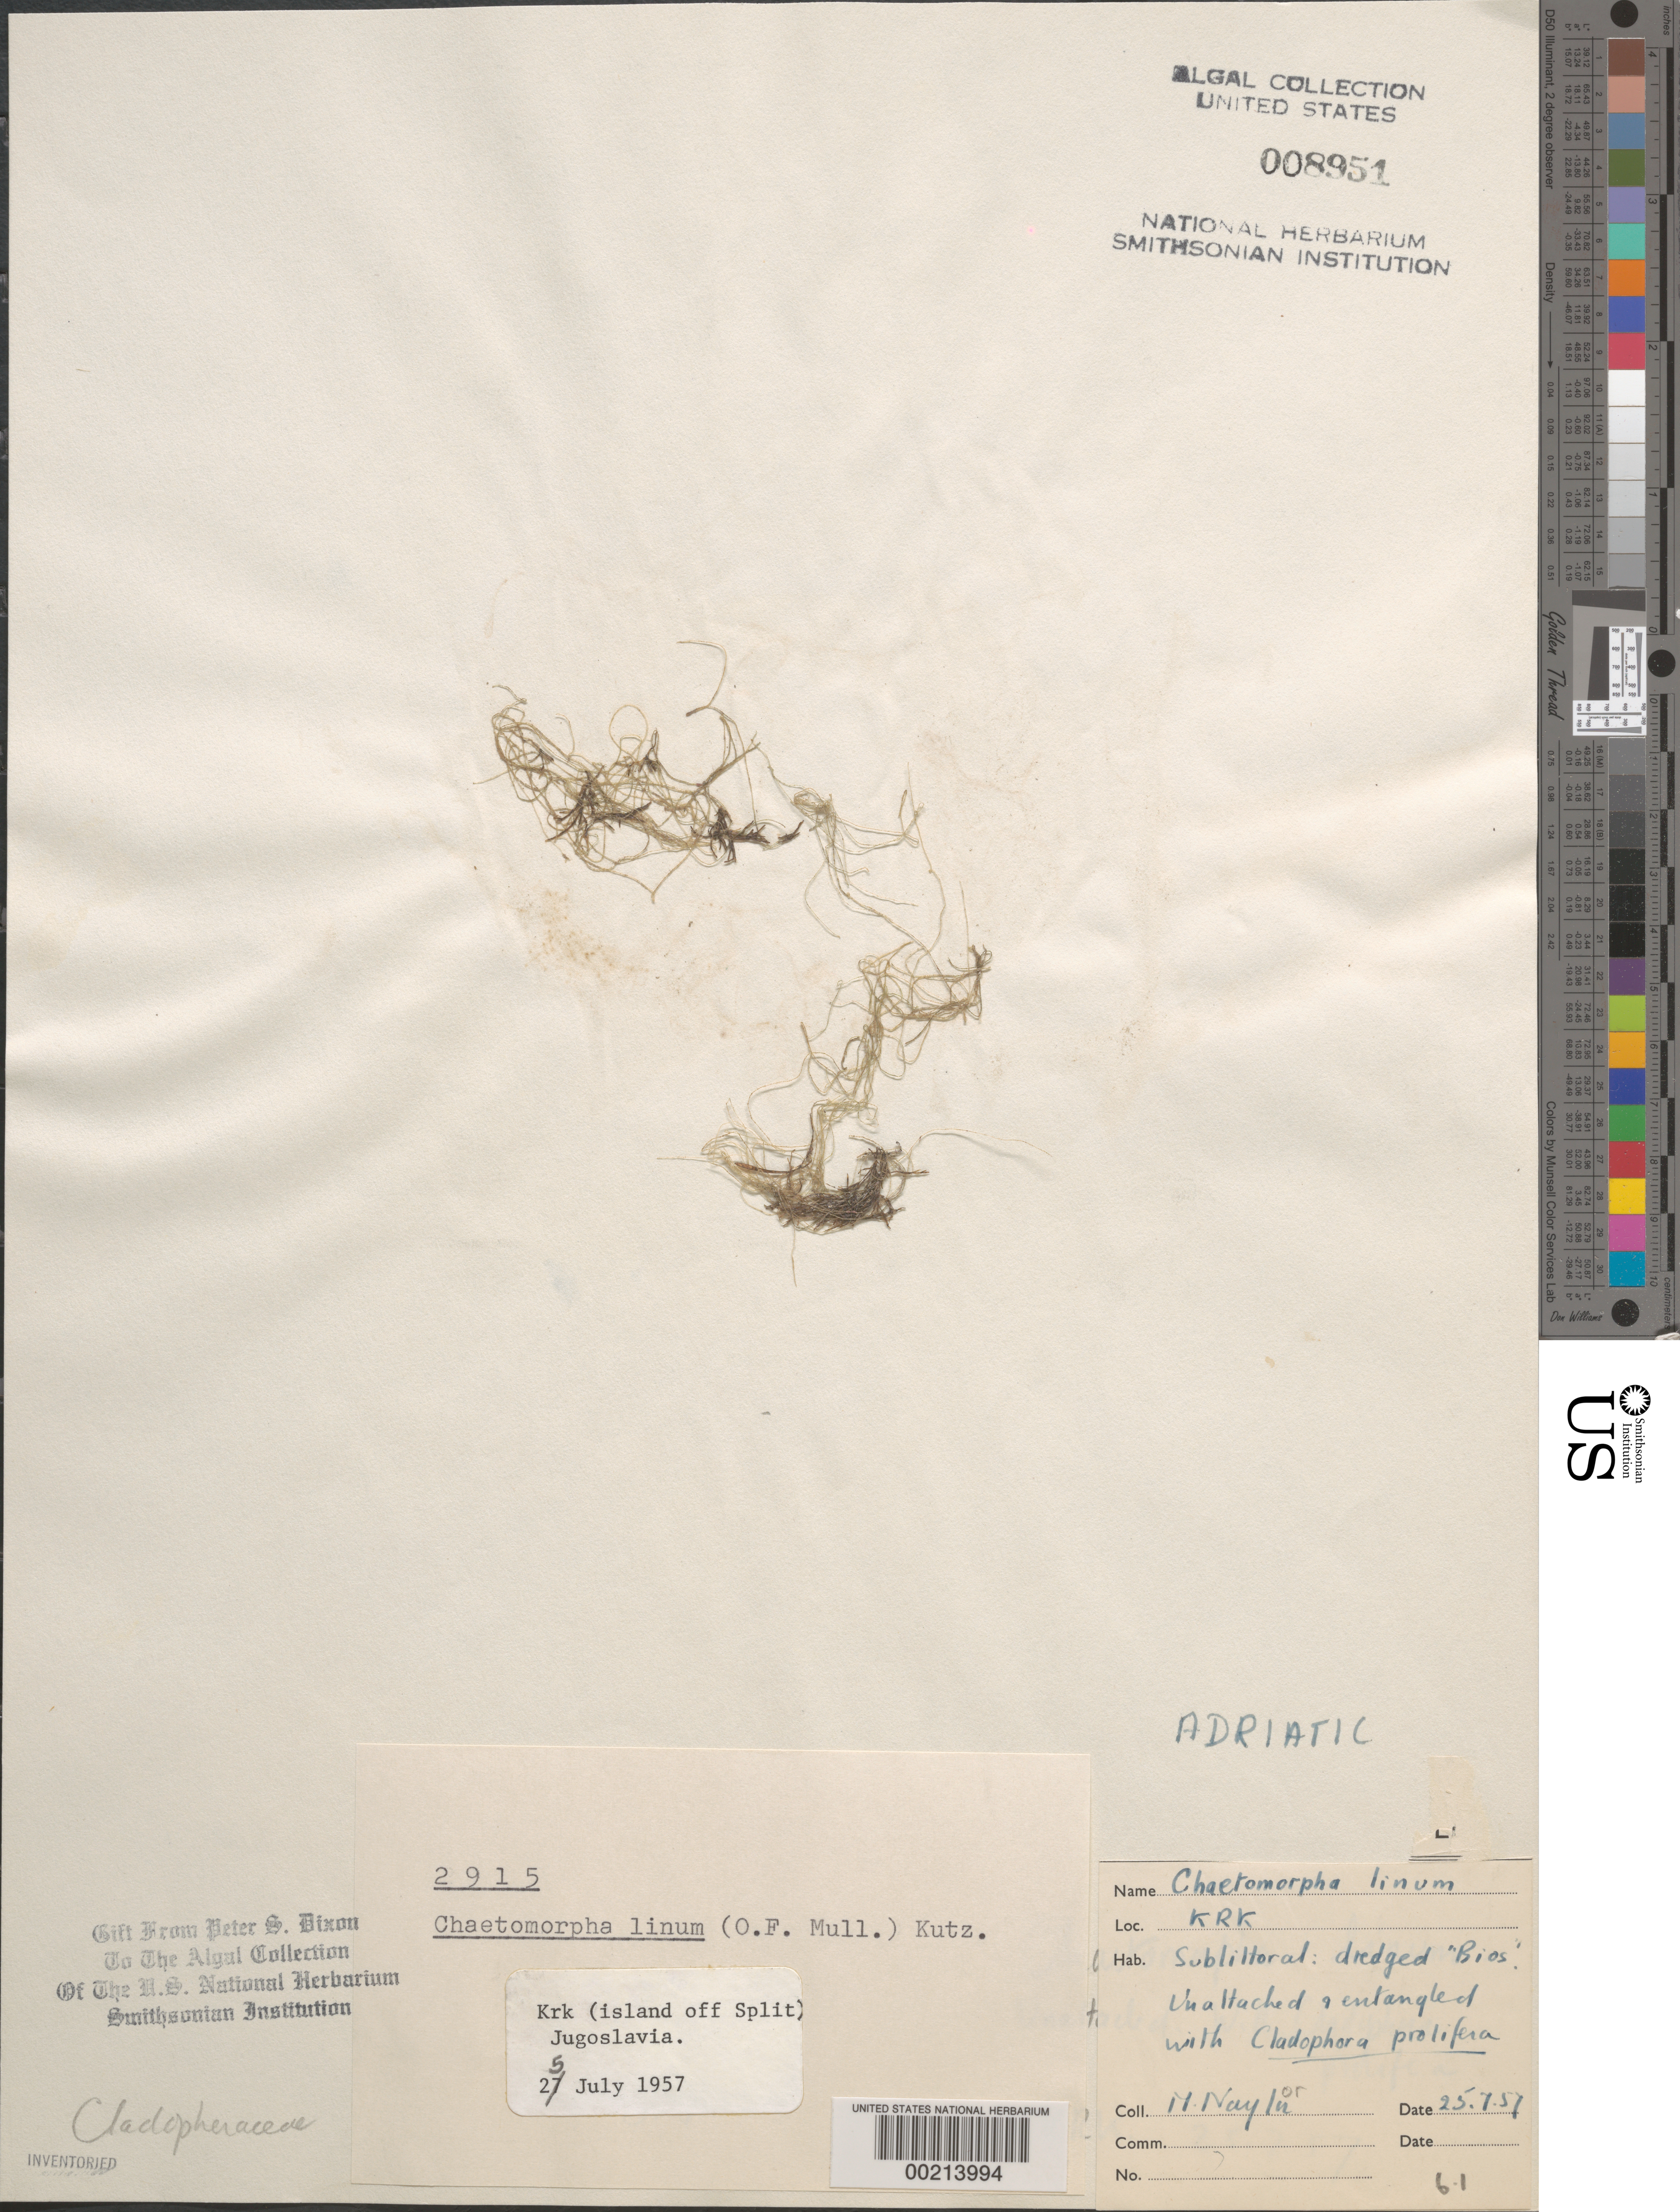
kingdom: Plantae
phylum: Chlorophyta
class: Ulvophyceae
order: Cladophorales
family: Cladophoraceae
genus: Chaetomorpha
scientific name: Chaetomorpha linum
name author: (O.F. Muell.) Kütz.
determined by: Dixon, P. S.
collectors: M. Roberts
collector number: PSD 2915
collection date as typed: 25 Jul 1957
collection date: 1957-07-25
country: Croatia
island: Krk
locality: Adriatic Sea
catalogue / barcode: US 8951